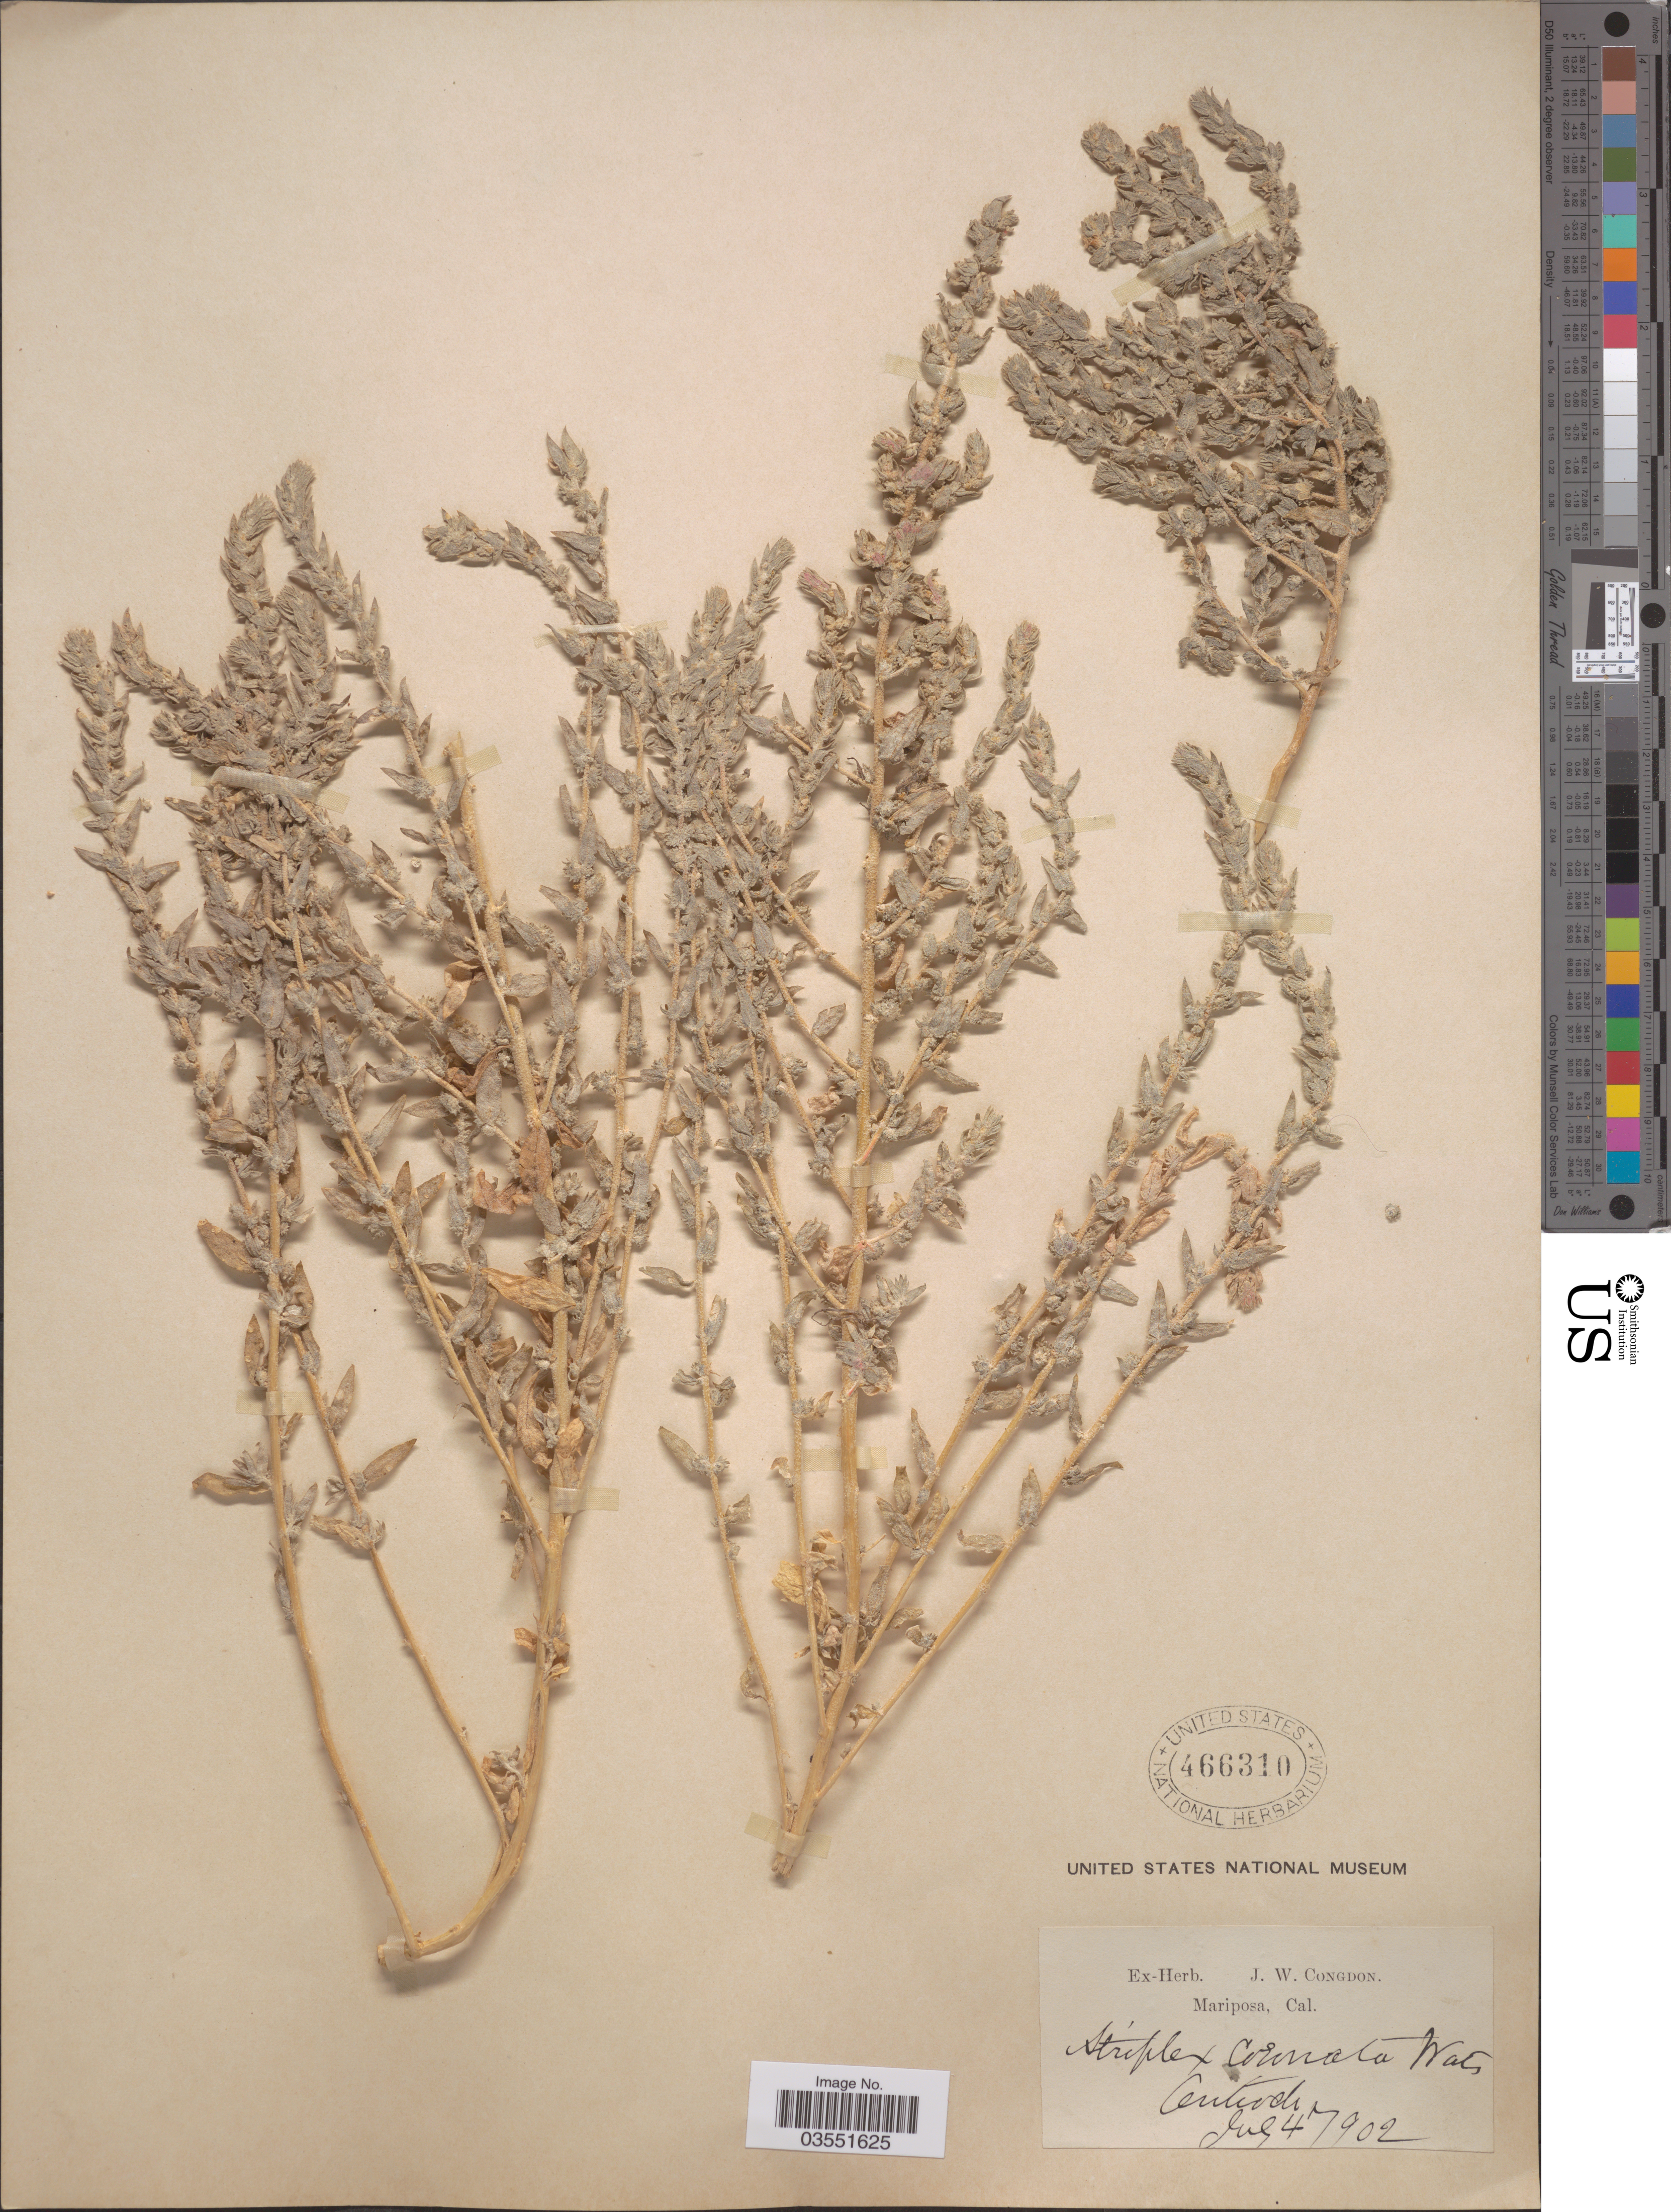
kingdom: Plantae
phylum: Tracheophyta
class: Magnoliopsida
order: Caryophyllales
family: Amaranthaceae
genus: Atriplex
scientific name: Atriplex coronata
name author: S. Watson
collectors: ex herb. J. W. Congdon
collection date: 1902-07-04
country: United States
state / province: California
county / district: Mariposa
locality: Mariposa [unsure placement]. Antioch.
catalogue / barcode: US 466310